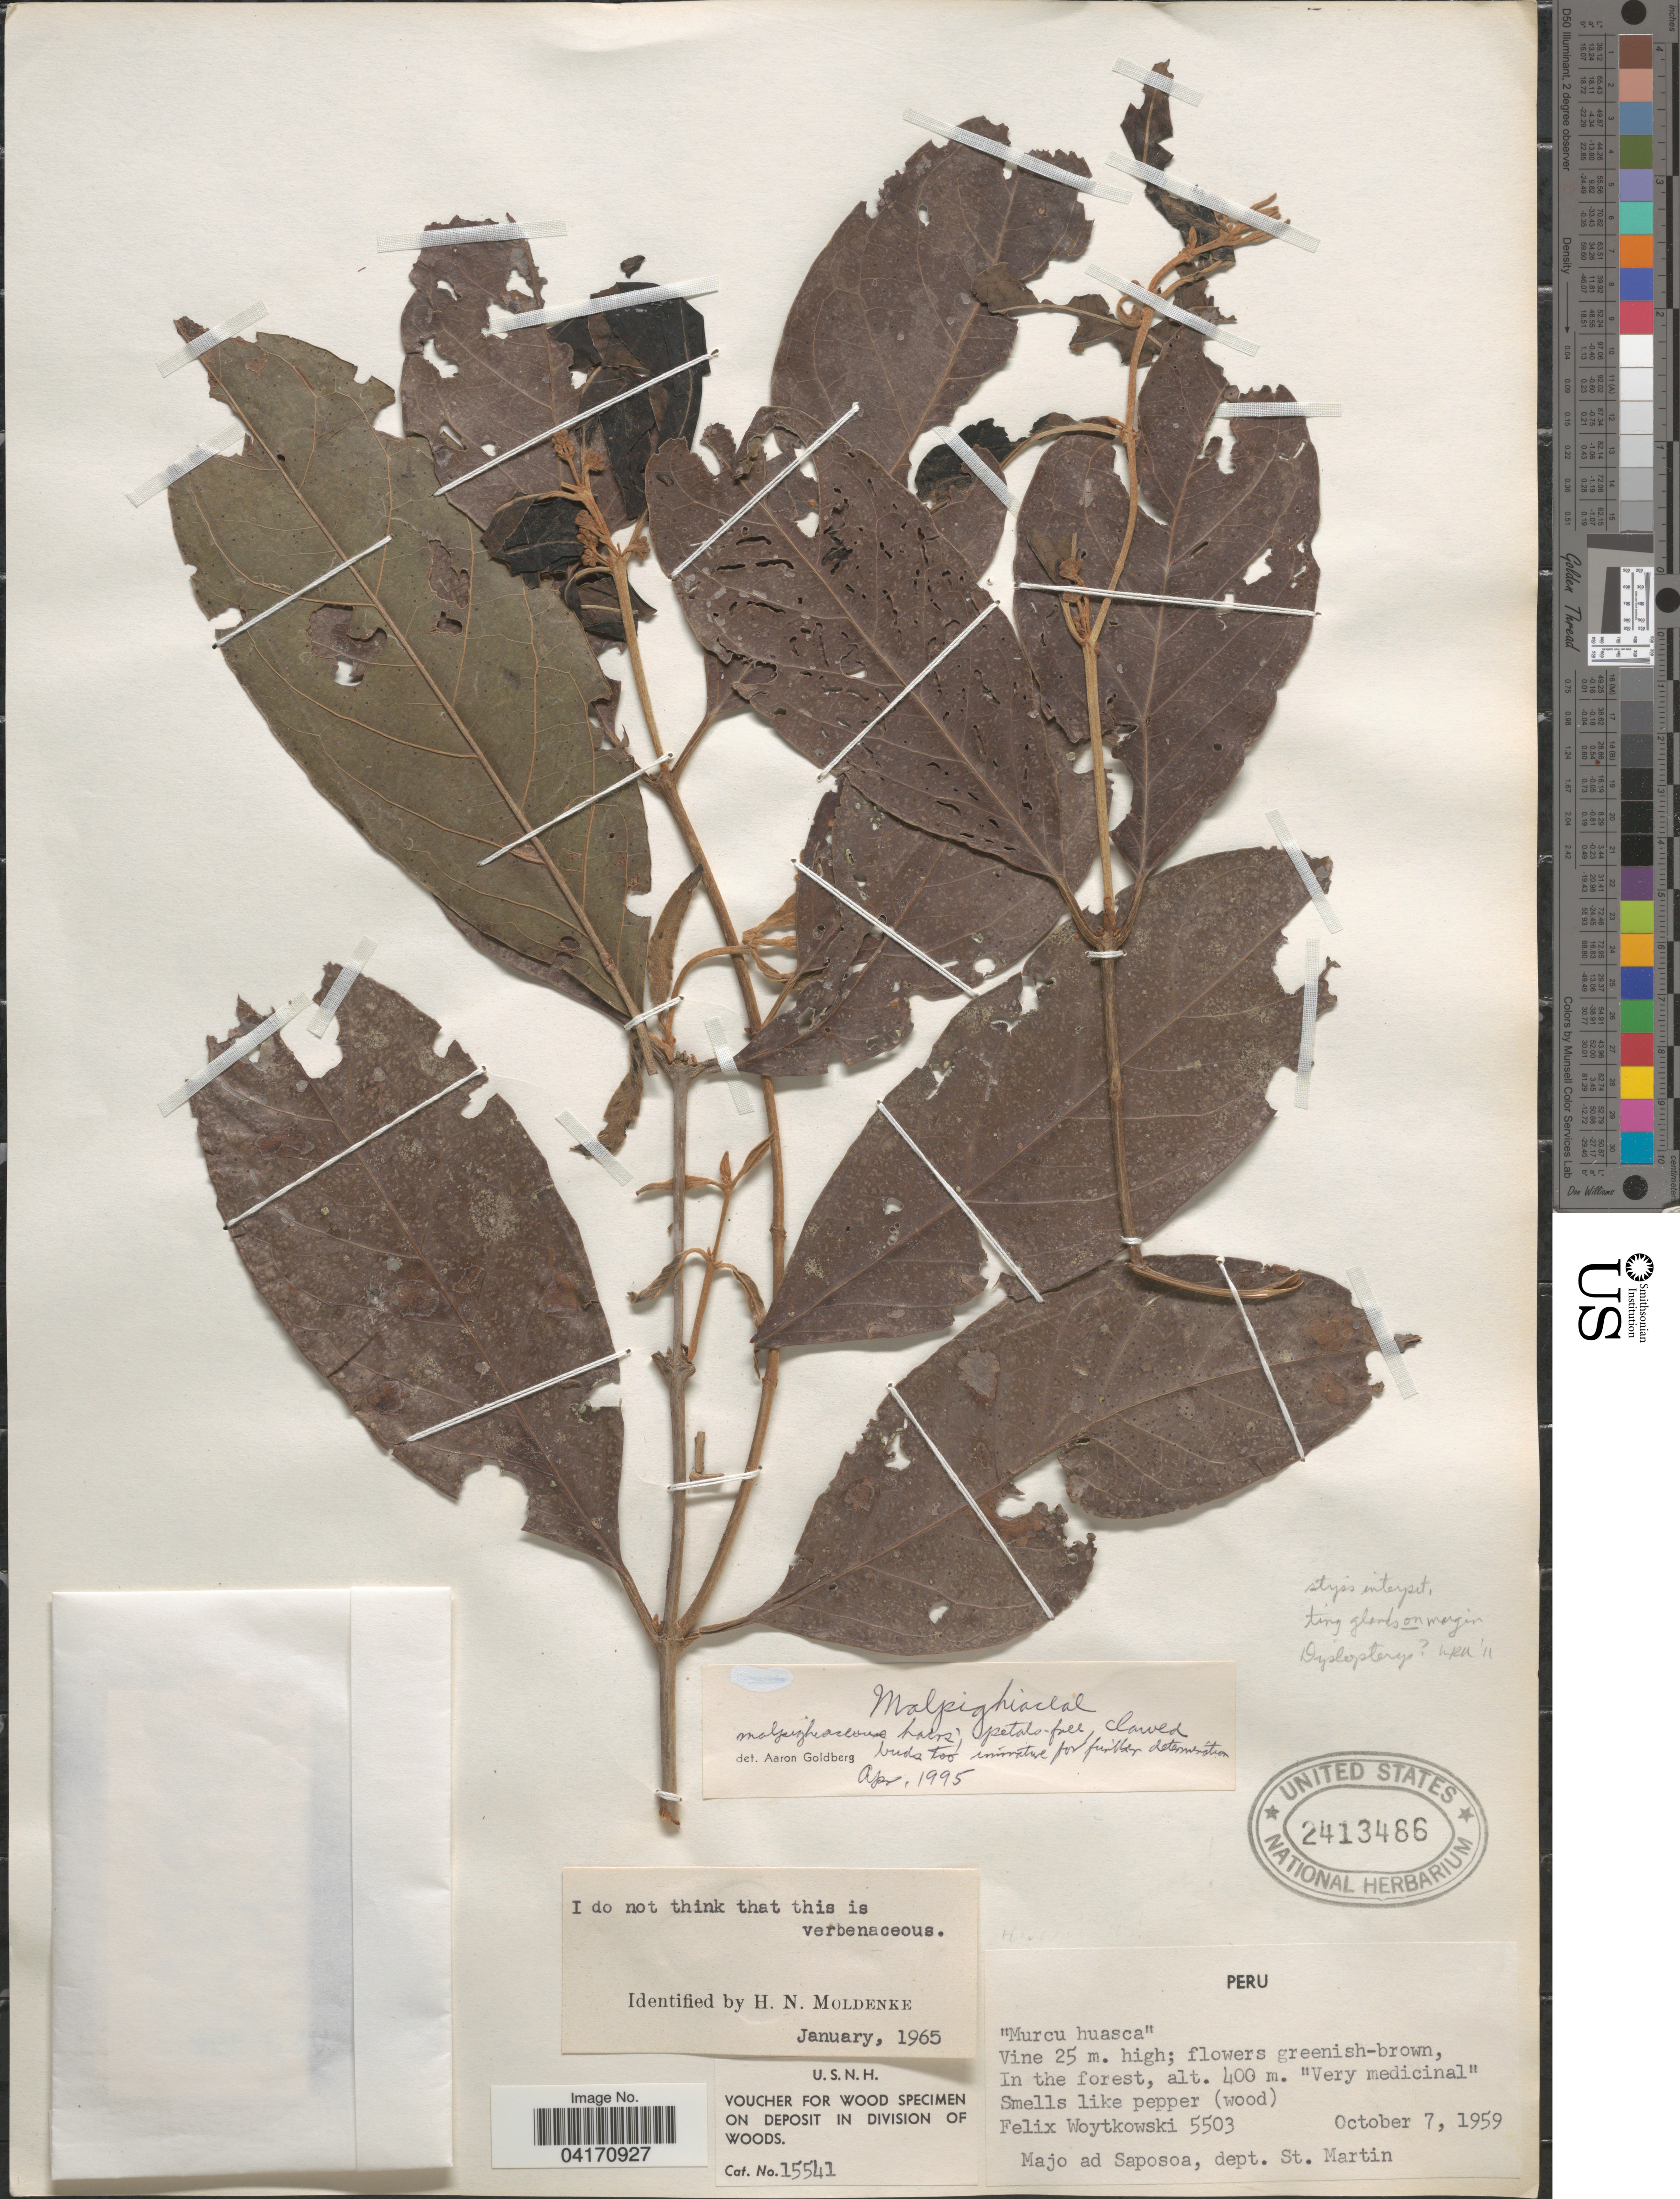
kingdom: Plantae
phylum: Tracheophyta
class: Magnoliopsida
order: Malpighiales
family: Malpighiaceae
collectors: F. Woytkowski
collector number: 5503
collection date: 1959-10-07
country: Peru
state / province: San Martin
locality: Majo ad Saposoa, dept. St. Martin.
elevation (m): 400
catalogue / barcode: US 2413486